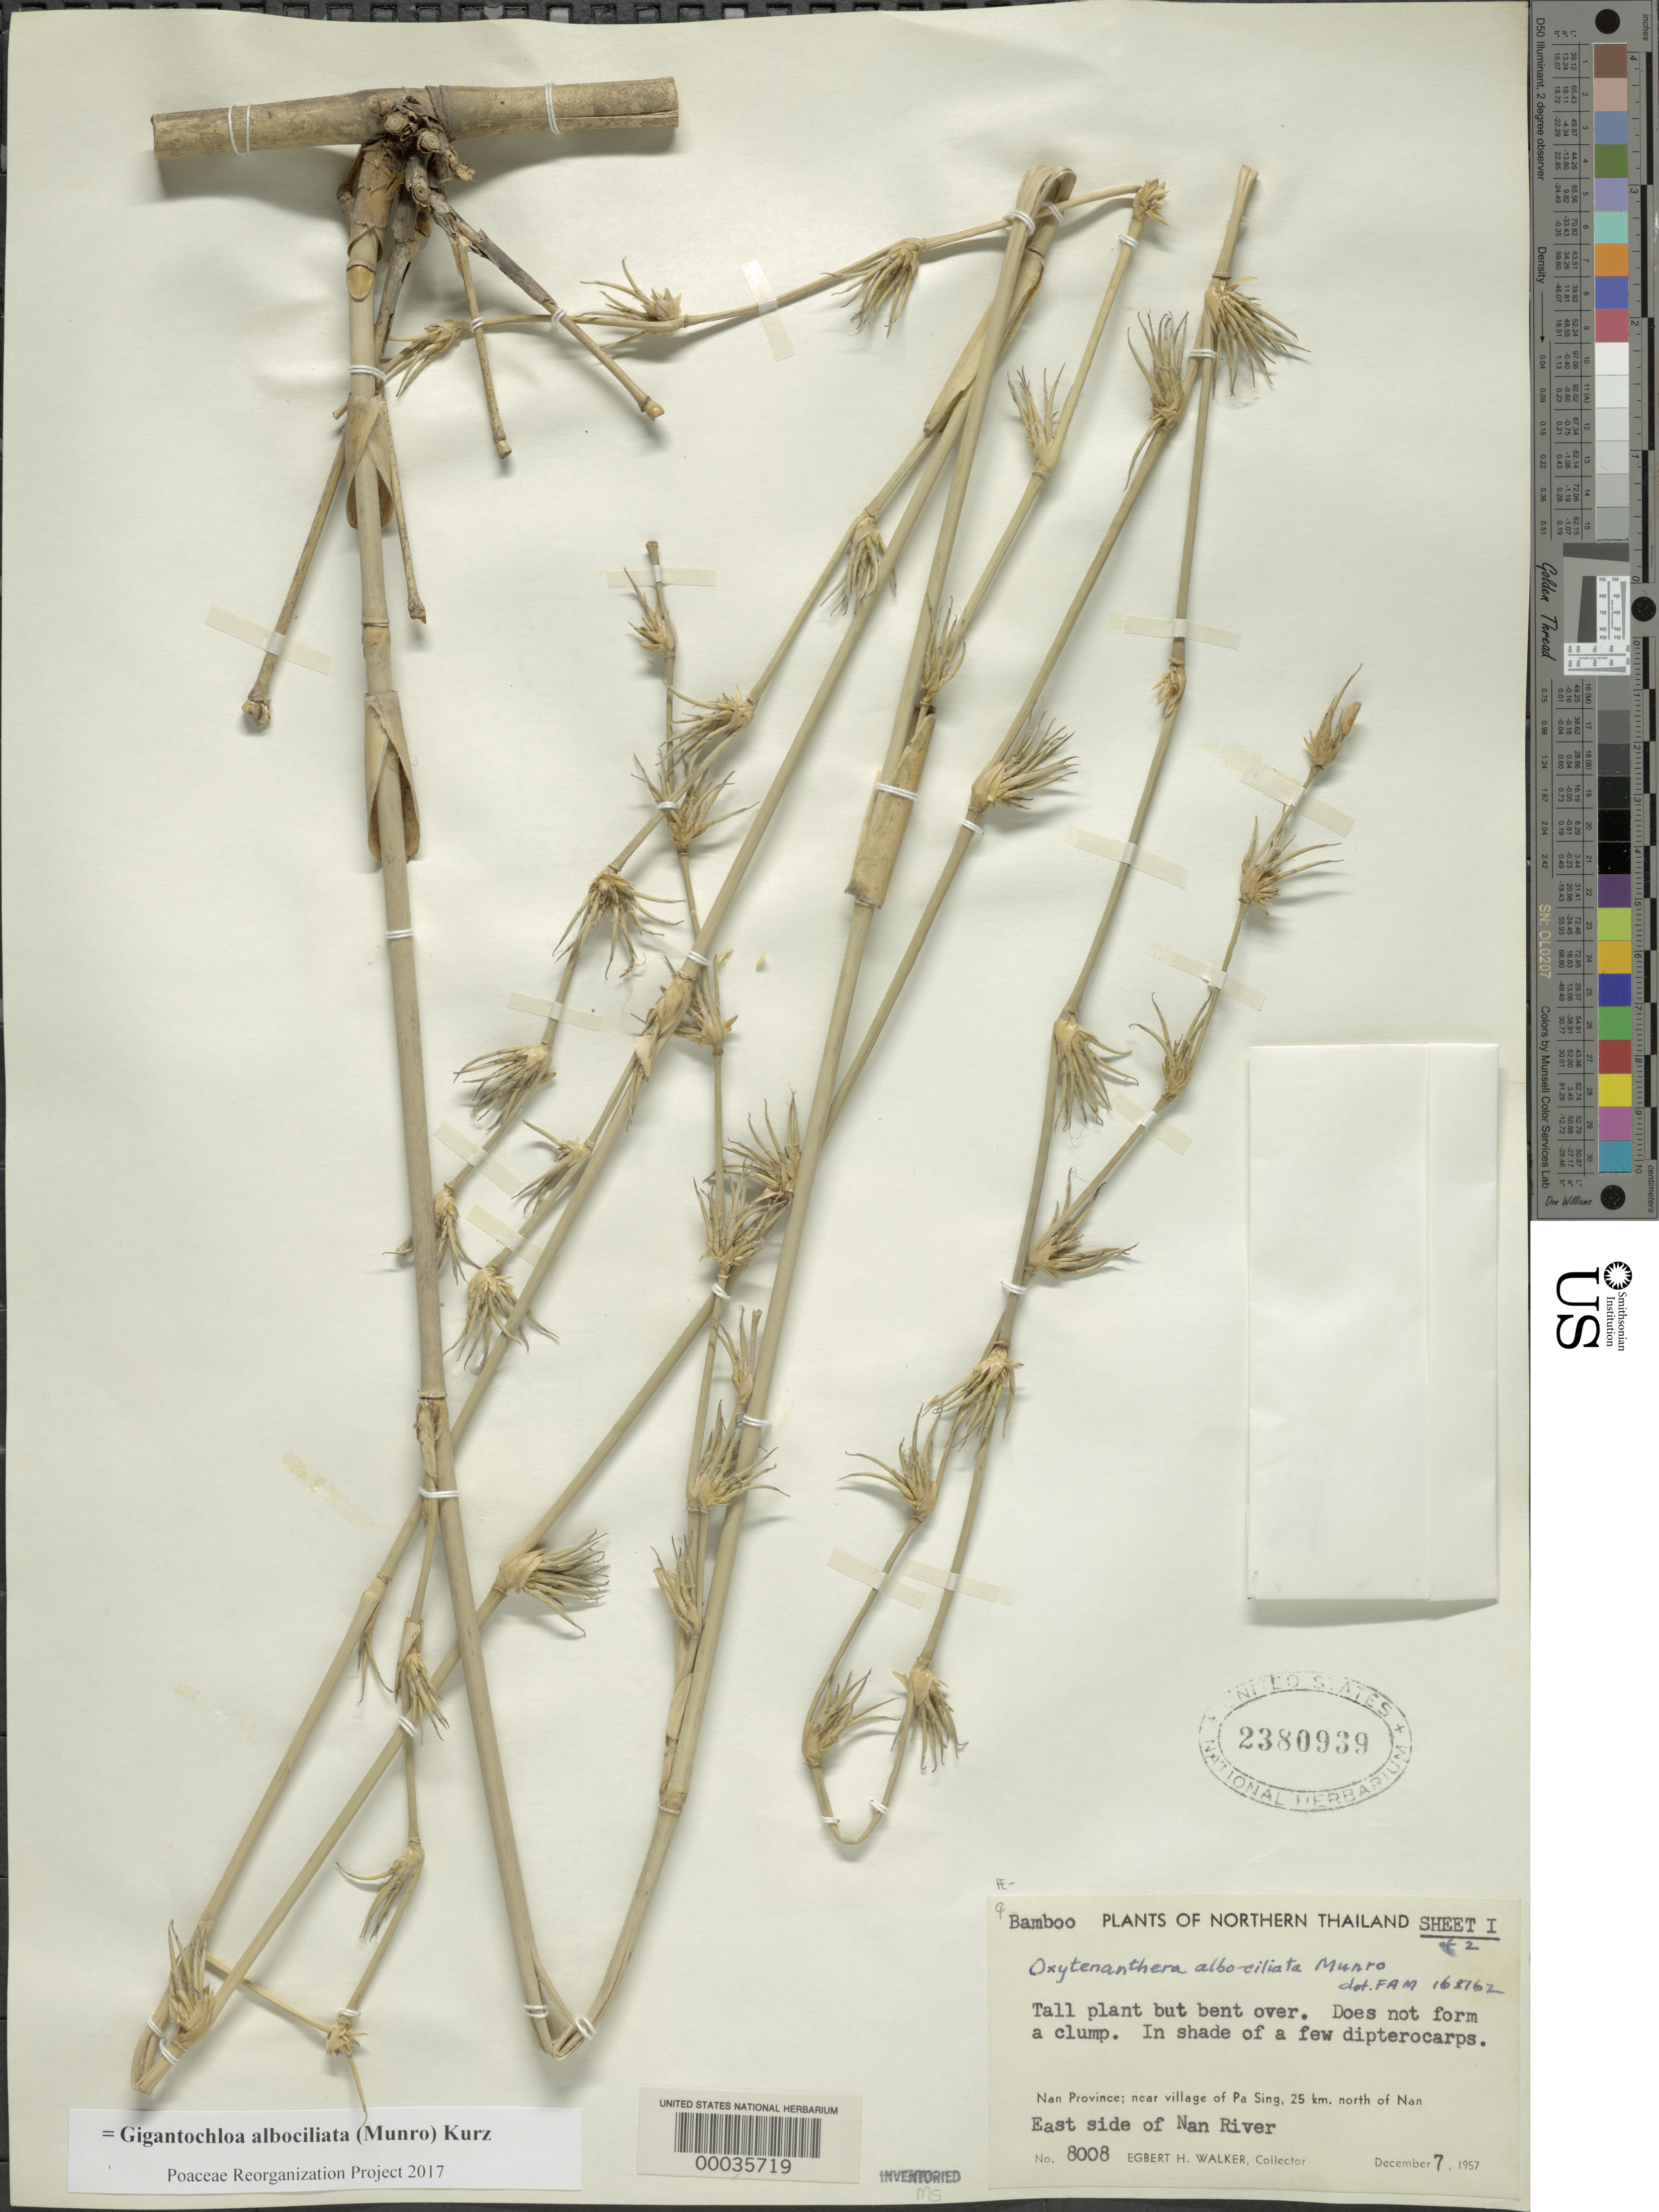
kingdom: Plantae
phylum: Tracheophyta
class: Liliopsida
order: Poales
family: Poaceae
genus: Gigantochloa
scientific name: Gigantochloa albociliata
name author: (Munro) Kurz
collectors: E. H. Walker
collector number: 8008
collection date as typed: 07 Dec 1957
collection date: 1957-12-07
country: Thailand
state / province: Nan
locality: Pa sing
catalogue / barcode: US 2380939